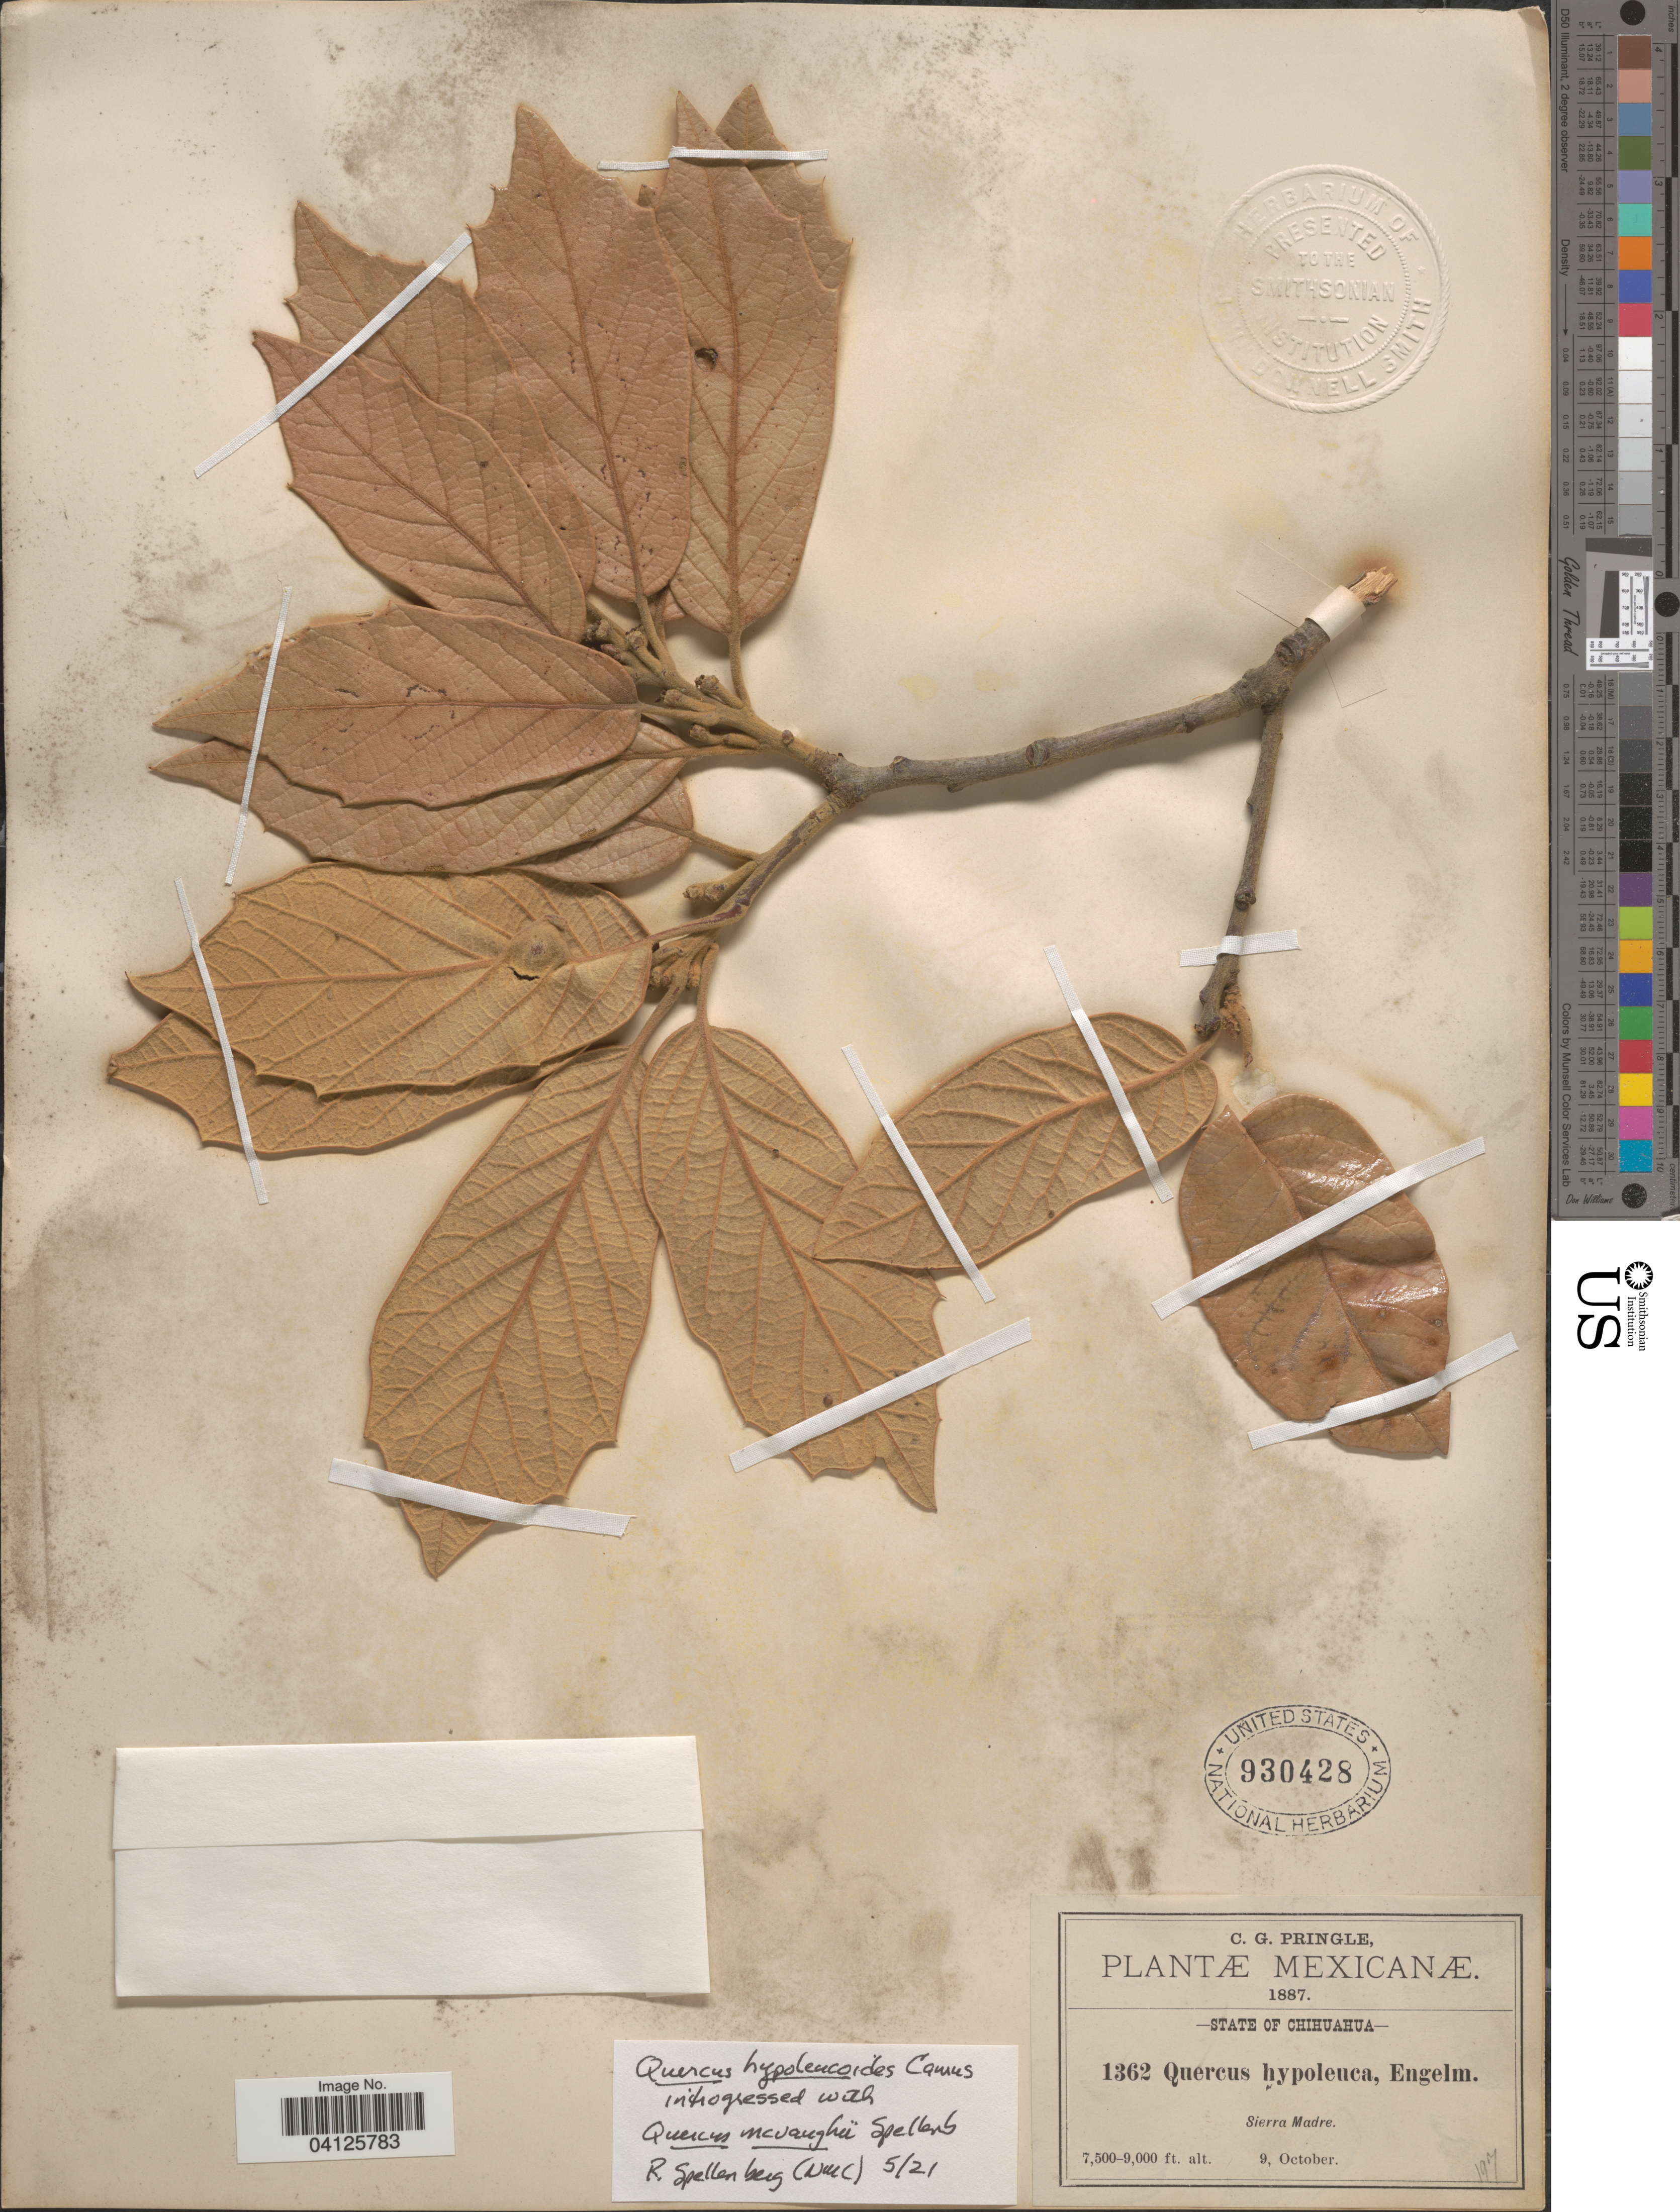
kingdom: Plantae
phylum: Tracheophyta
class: Magnoliopsida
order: Fagales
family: Fagaceae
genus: Quercus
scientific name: Quercus hypoleucoides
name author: A. Camus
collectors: C. G. Pringle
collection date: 1887-10-09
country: Mexico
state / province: Chihuahua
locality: Mexicanæ. Sierra Madre.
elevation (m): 2286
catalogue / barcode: US 930428